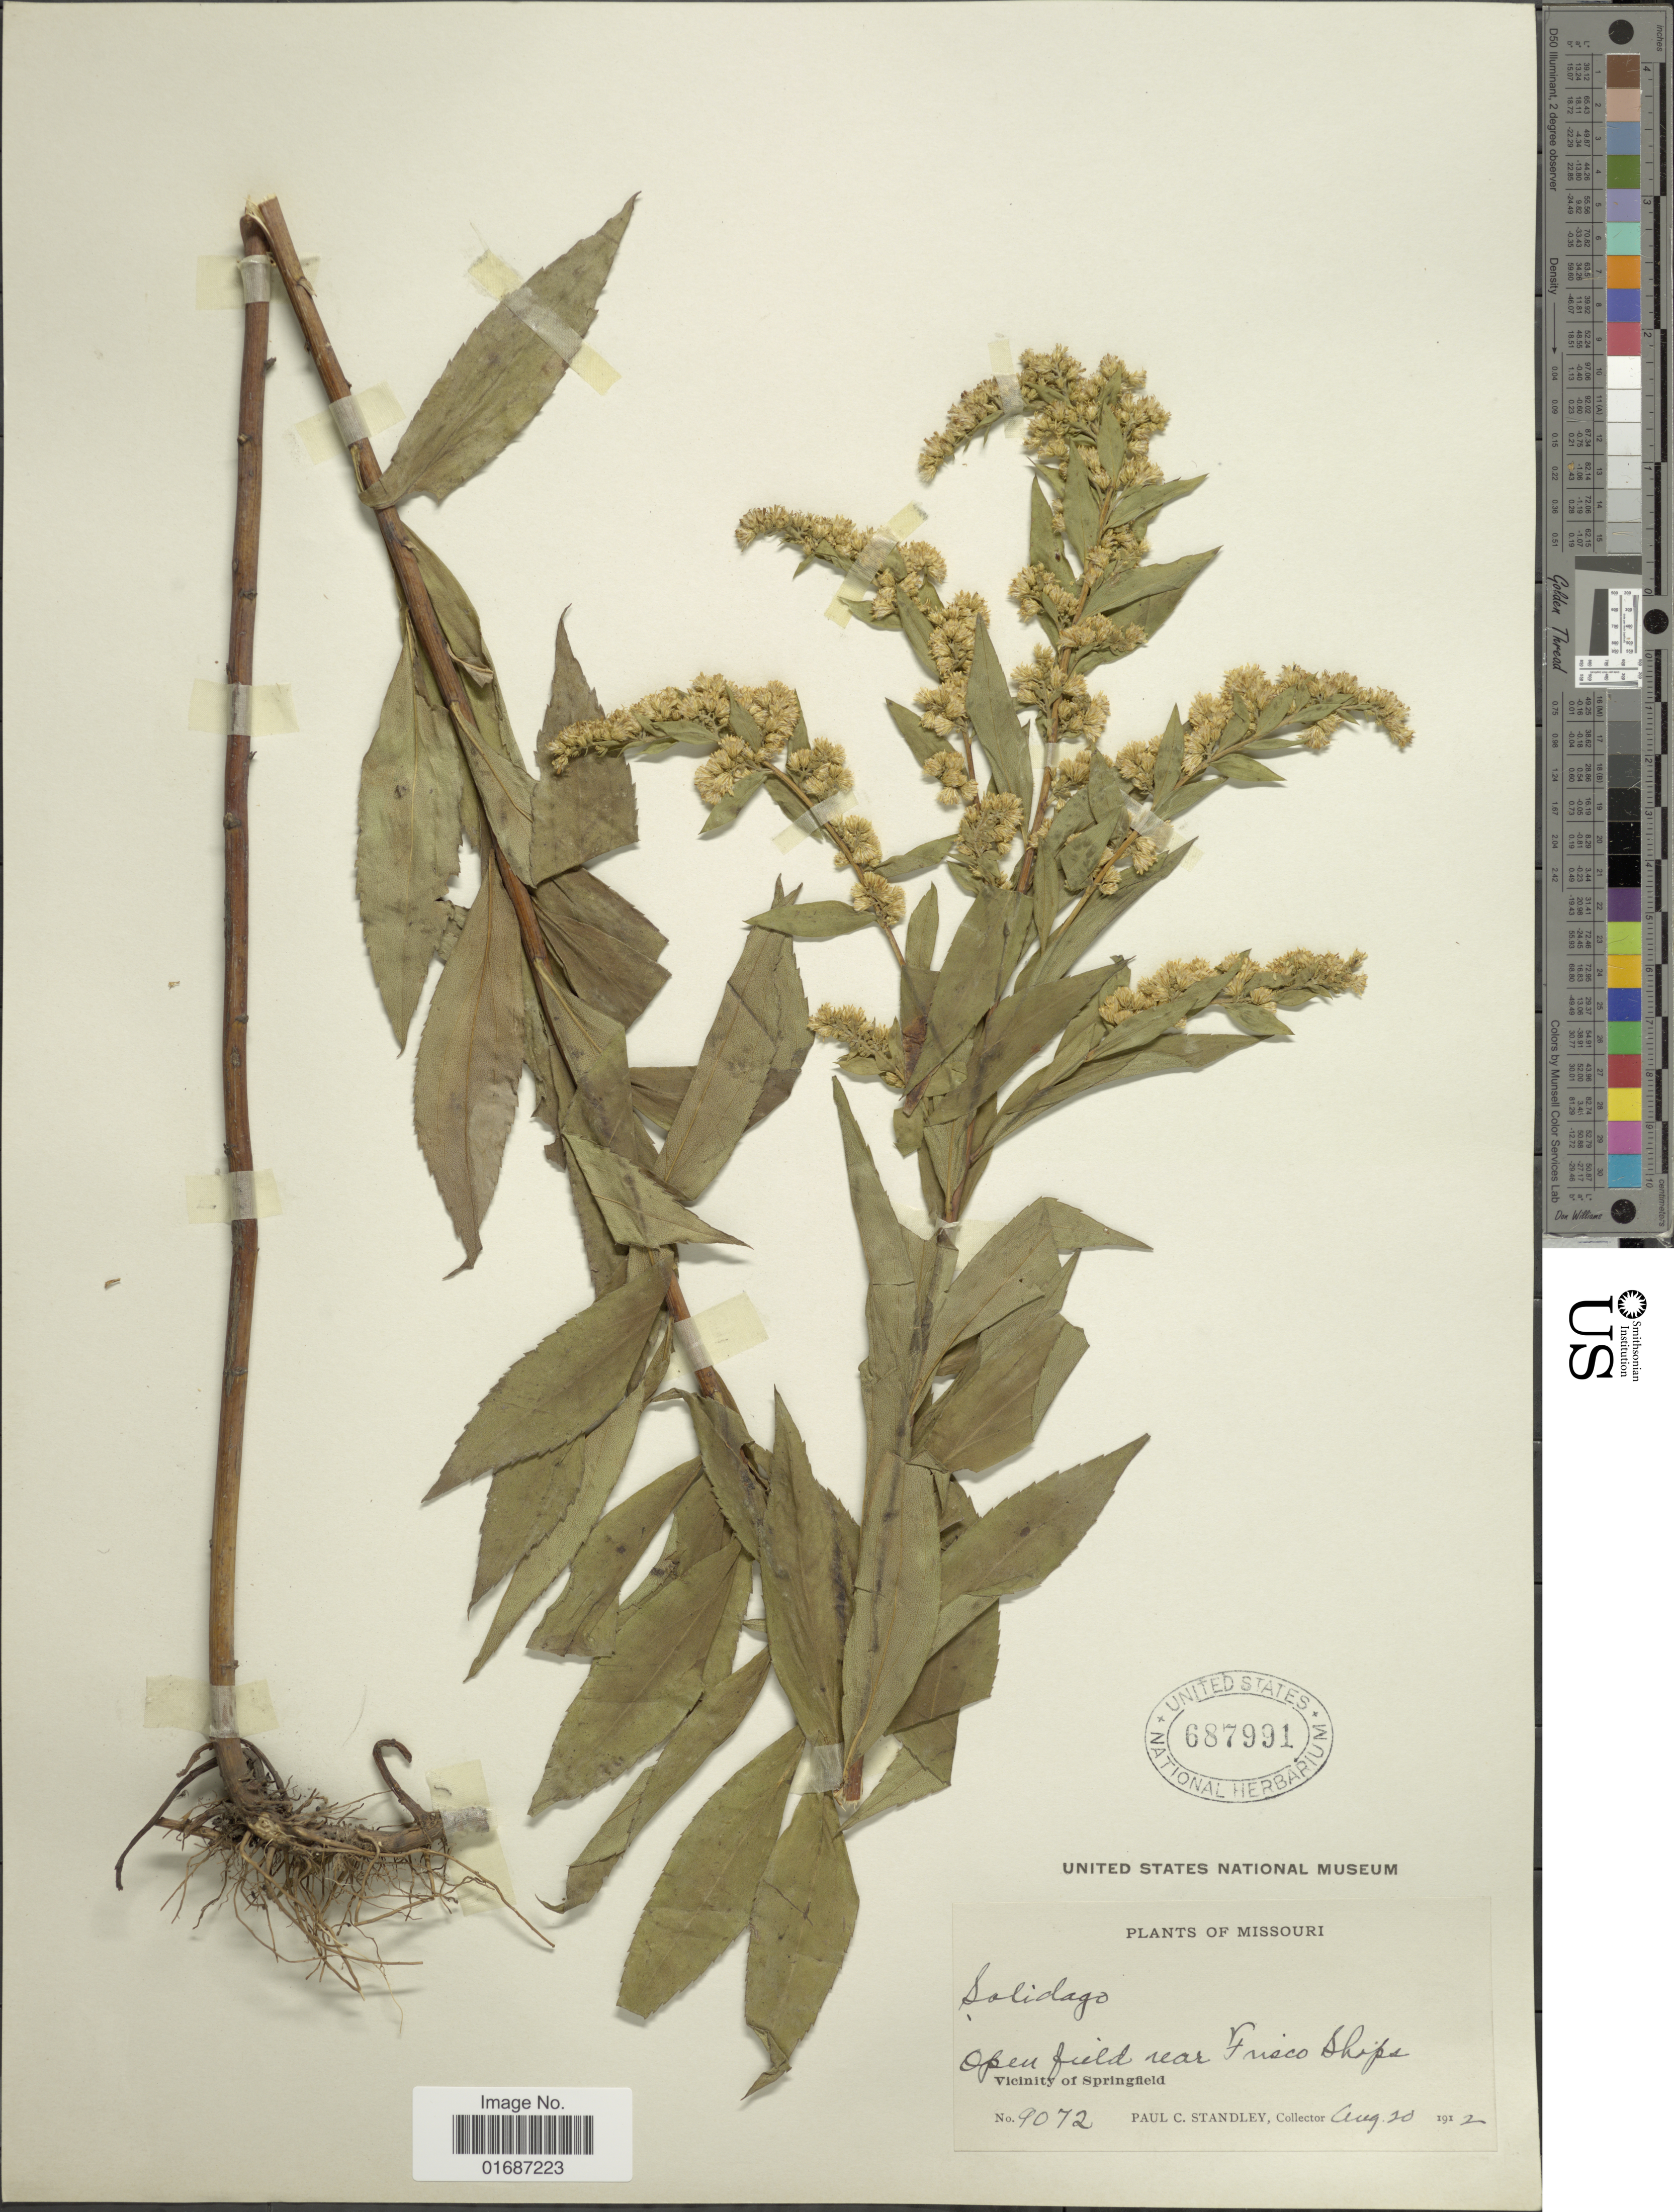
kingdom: Plantae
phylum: Tracheophyta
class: Magnoliopsida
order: Asterales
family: Asteraceae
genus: Solidago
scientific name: Solidago gigantea var. leiophylla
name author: Fernald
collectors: P. C. Standley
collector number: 9072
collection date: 1912-08-20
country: United States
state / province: Missouri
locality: Open field near Frisco Ships, Vicinity of Springfield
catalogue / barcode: US 687991